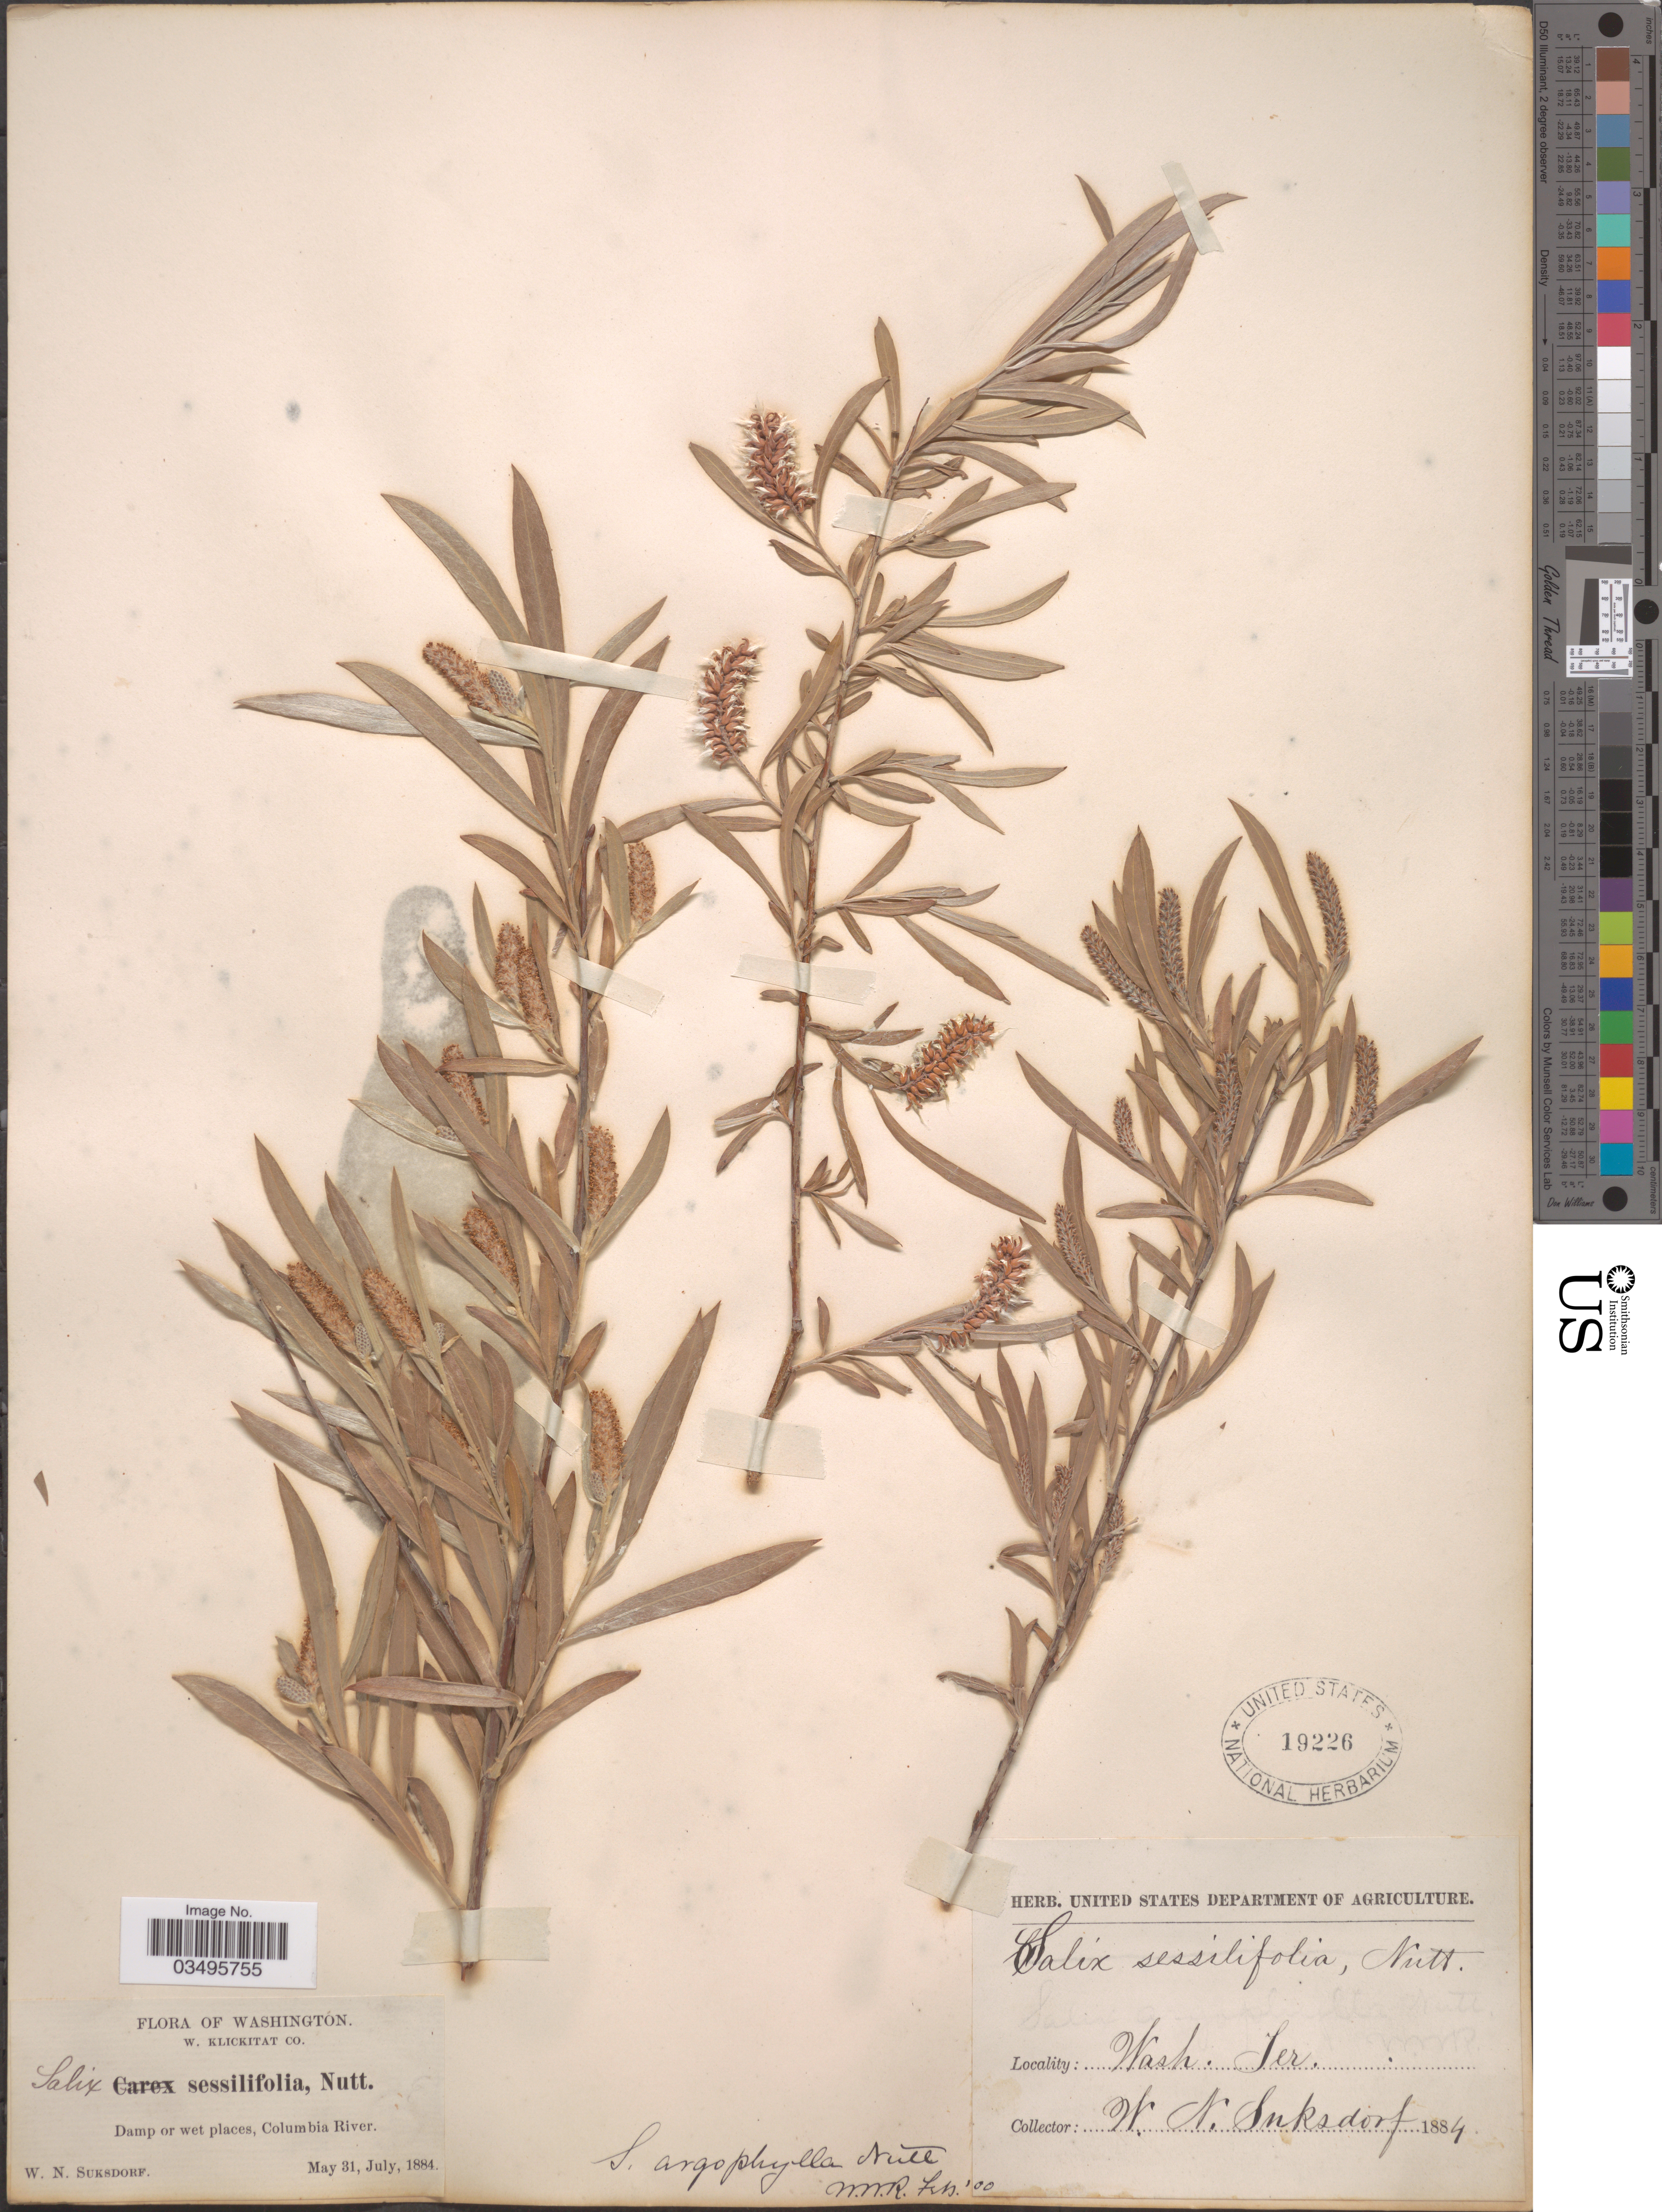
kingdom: Plantae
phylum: Tracheophyta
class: Magnoliopsida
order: Malpighiales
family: Salicaceae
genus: Salix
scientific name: Salix argophylla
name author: Nutt.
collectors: W. N. Suksdorf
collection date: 1884-05-31/1884-07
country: United States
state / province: Washington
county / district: Klickitat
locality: W. Klickitat Co. Columbia River.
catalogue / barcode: US 19226